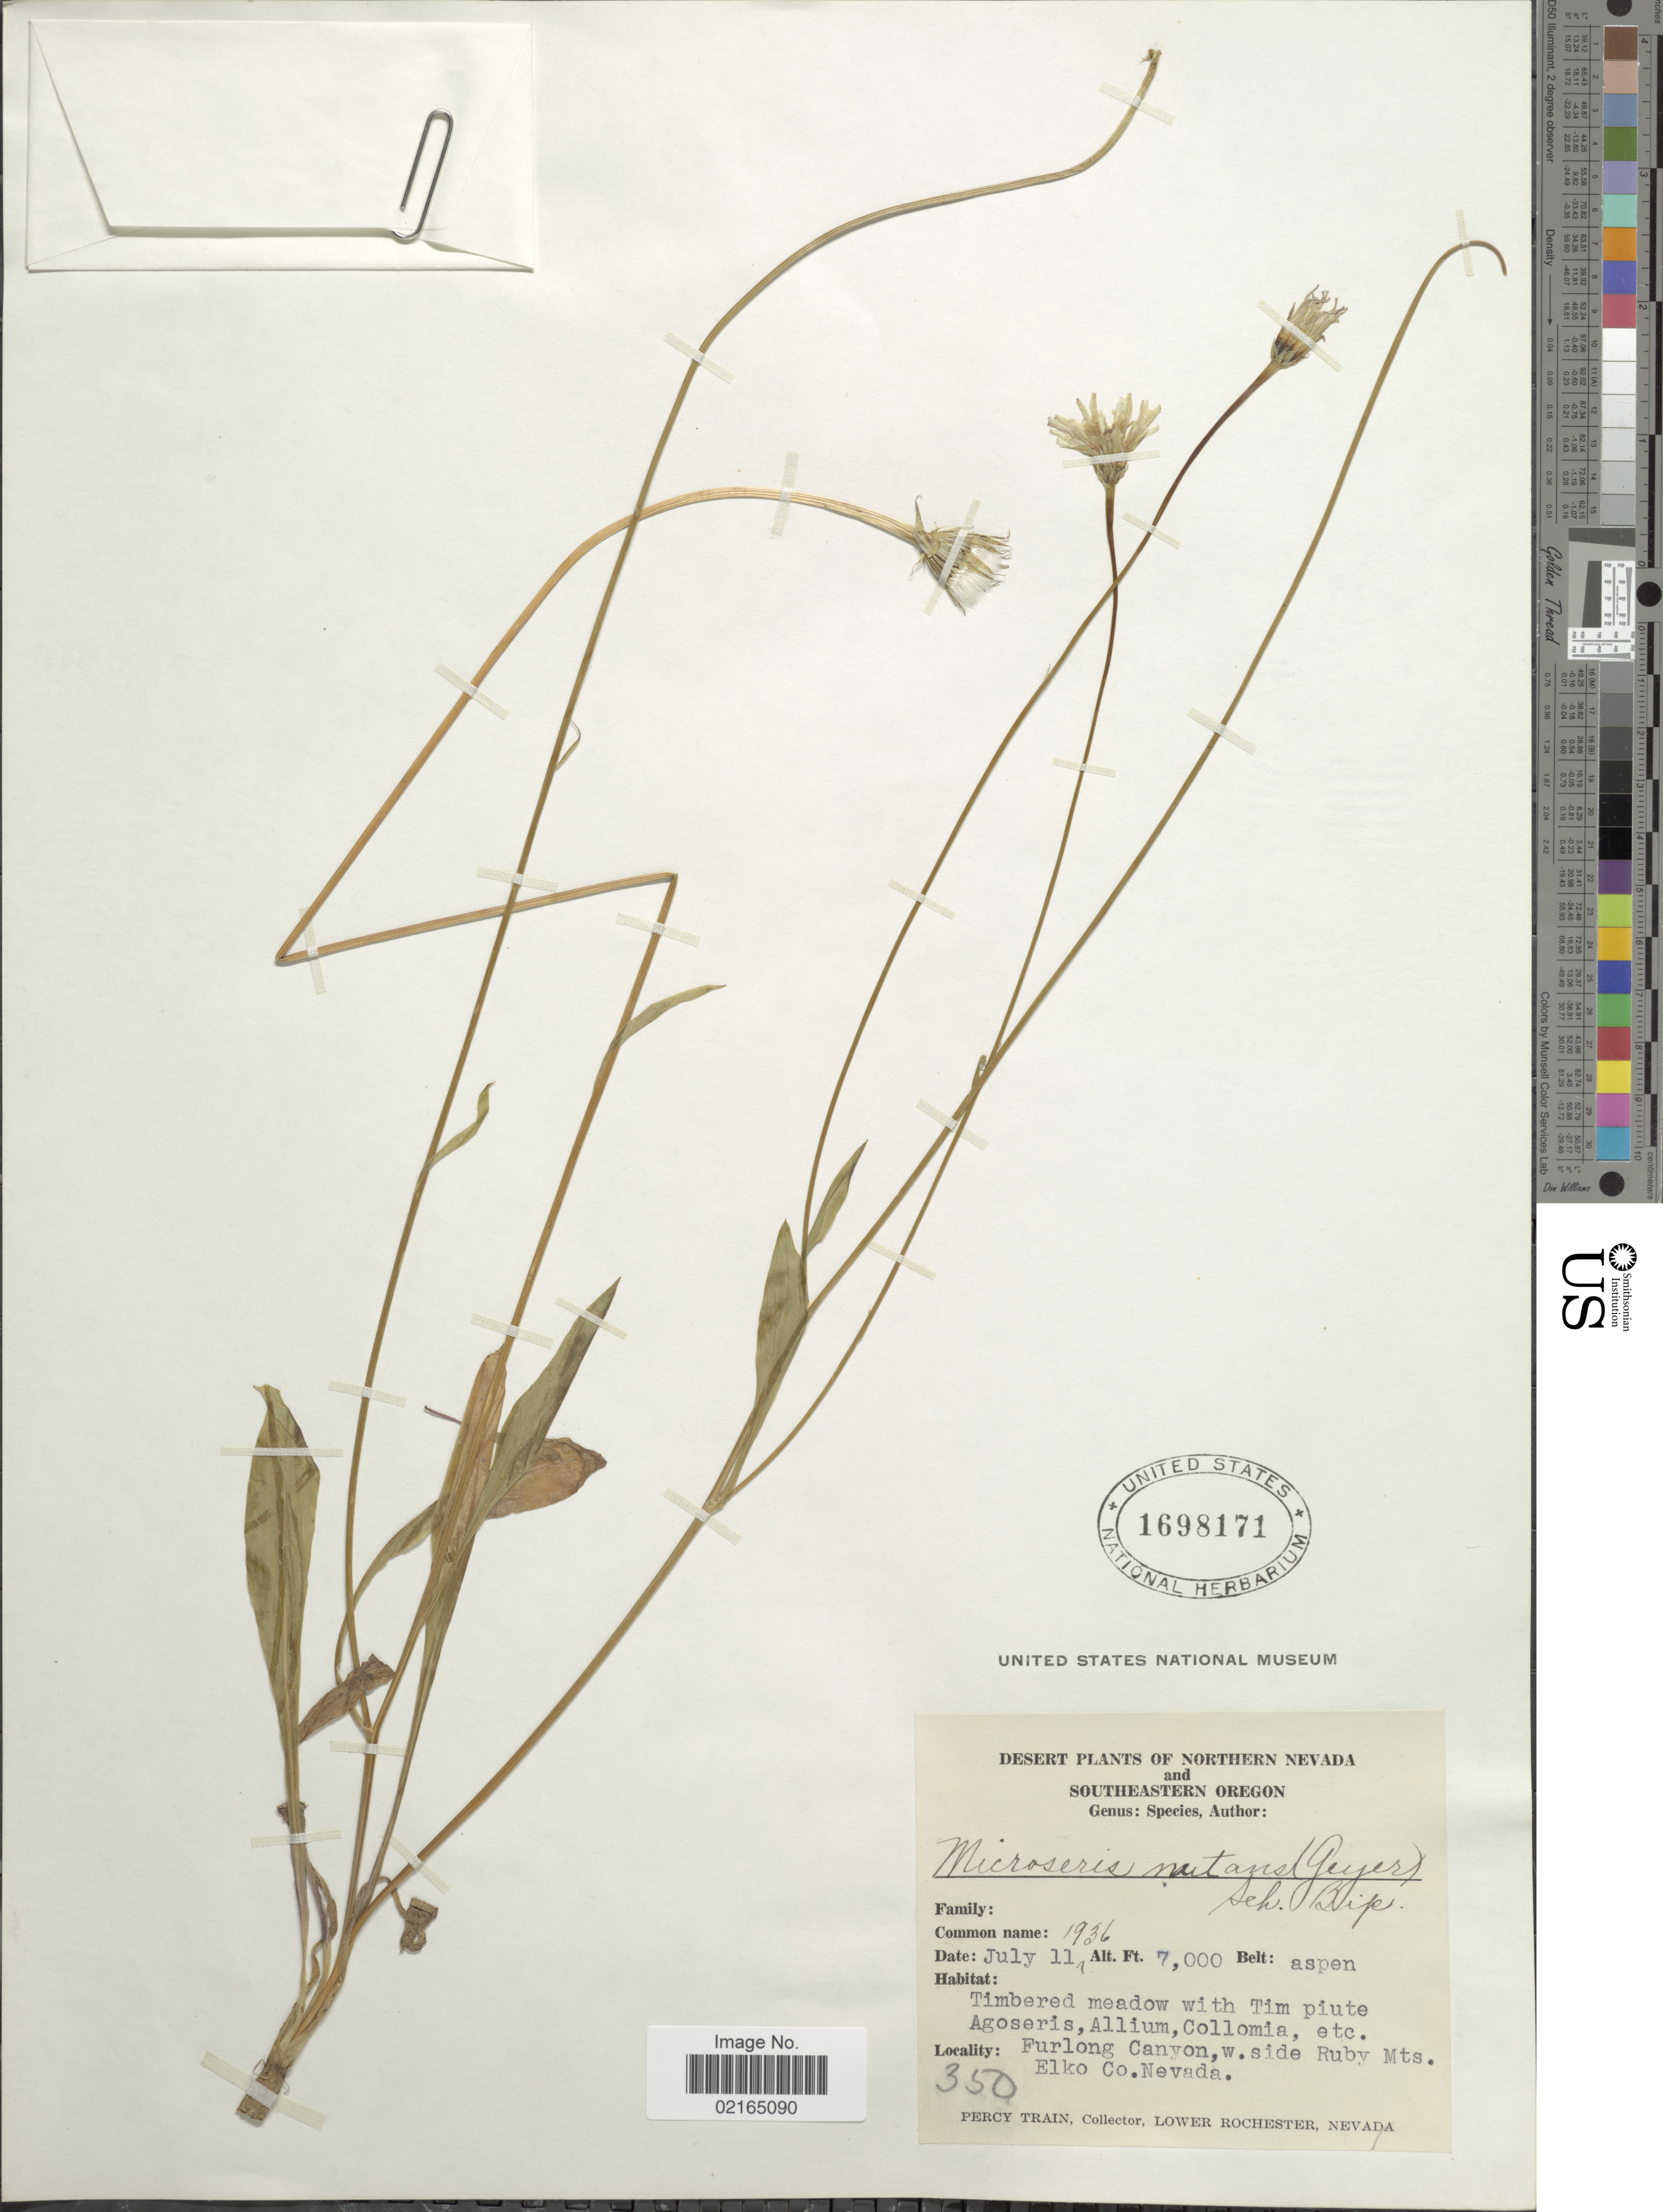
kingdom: Plantae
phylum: Tracheophyta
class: Magnoliopsida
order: Asterales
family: Asteraceae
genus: Microseris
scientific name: Microseris nutans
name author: (Hook.) Sch. Bip.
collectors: P. Train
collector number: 350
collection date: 1936-07-11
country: United States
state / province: Nevada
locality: Furlong Canyon, w. side Ruby Mts., Elko Co.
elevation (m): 2134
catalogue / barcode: US 1698171